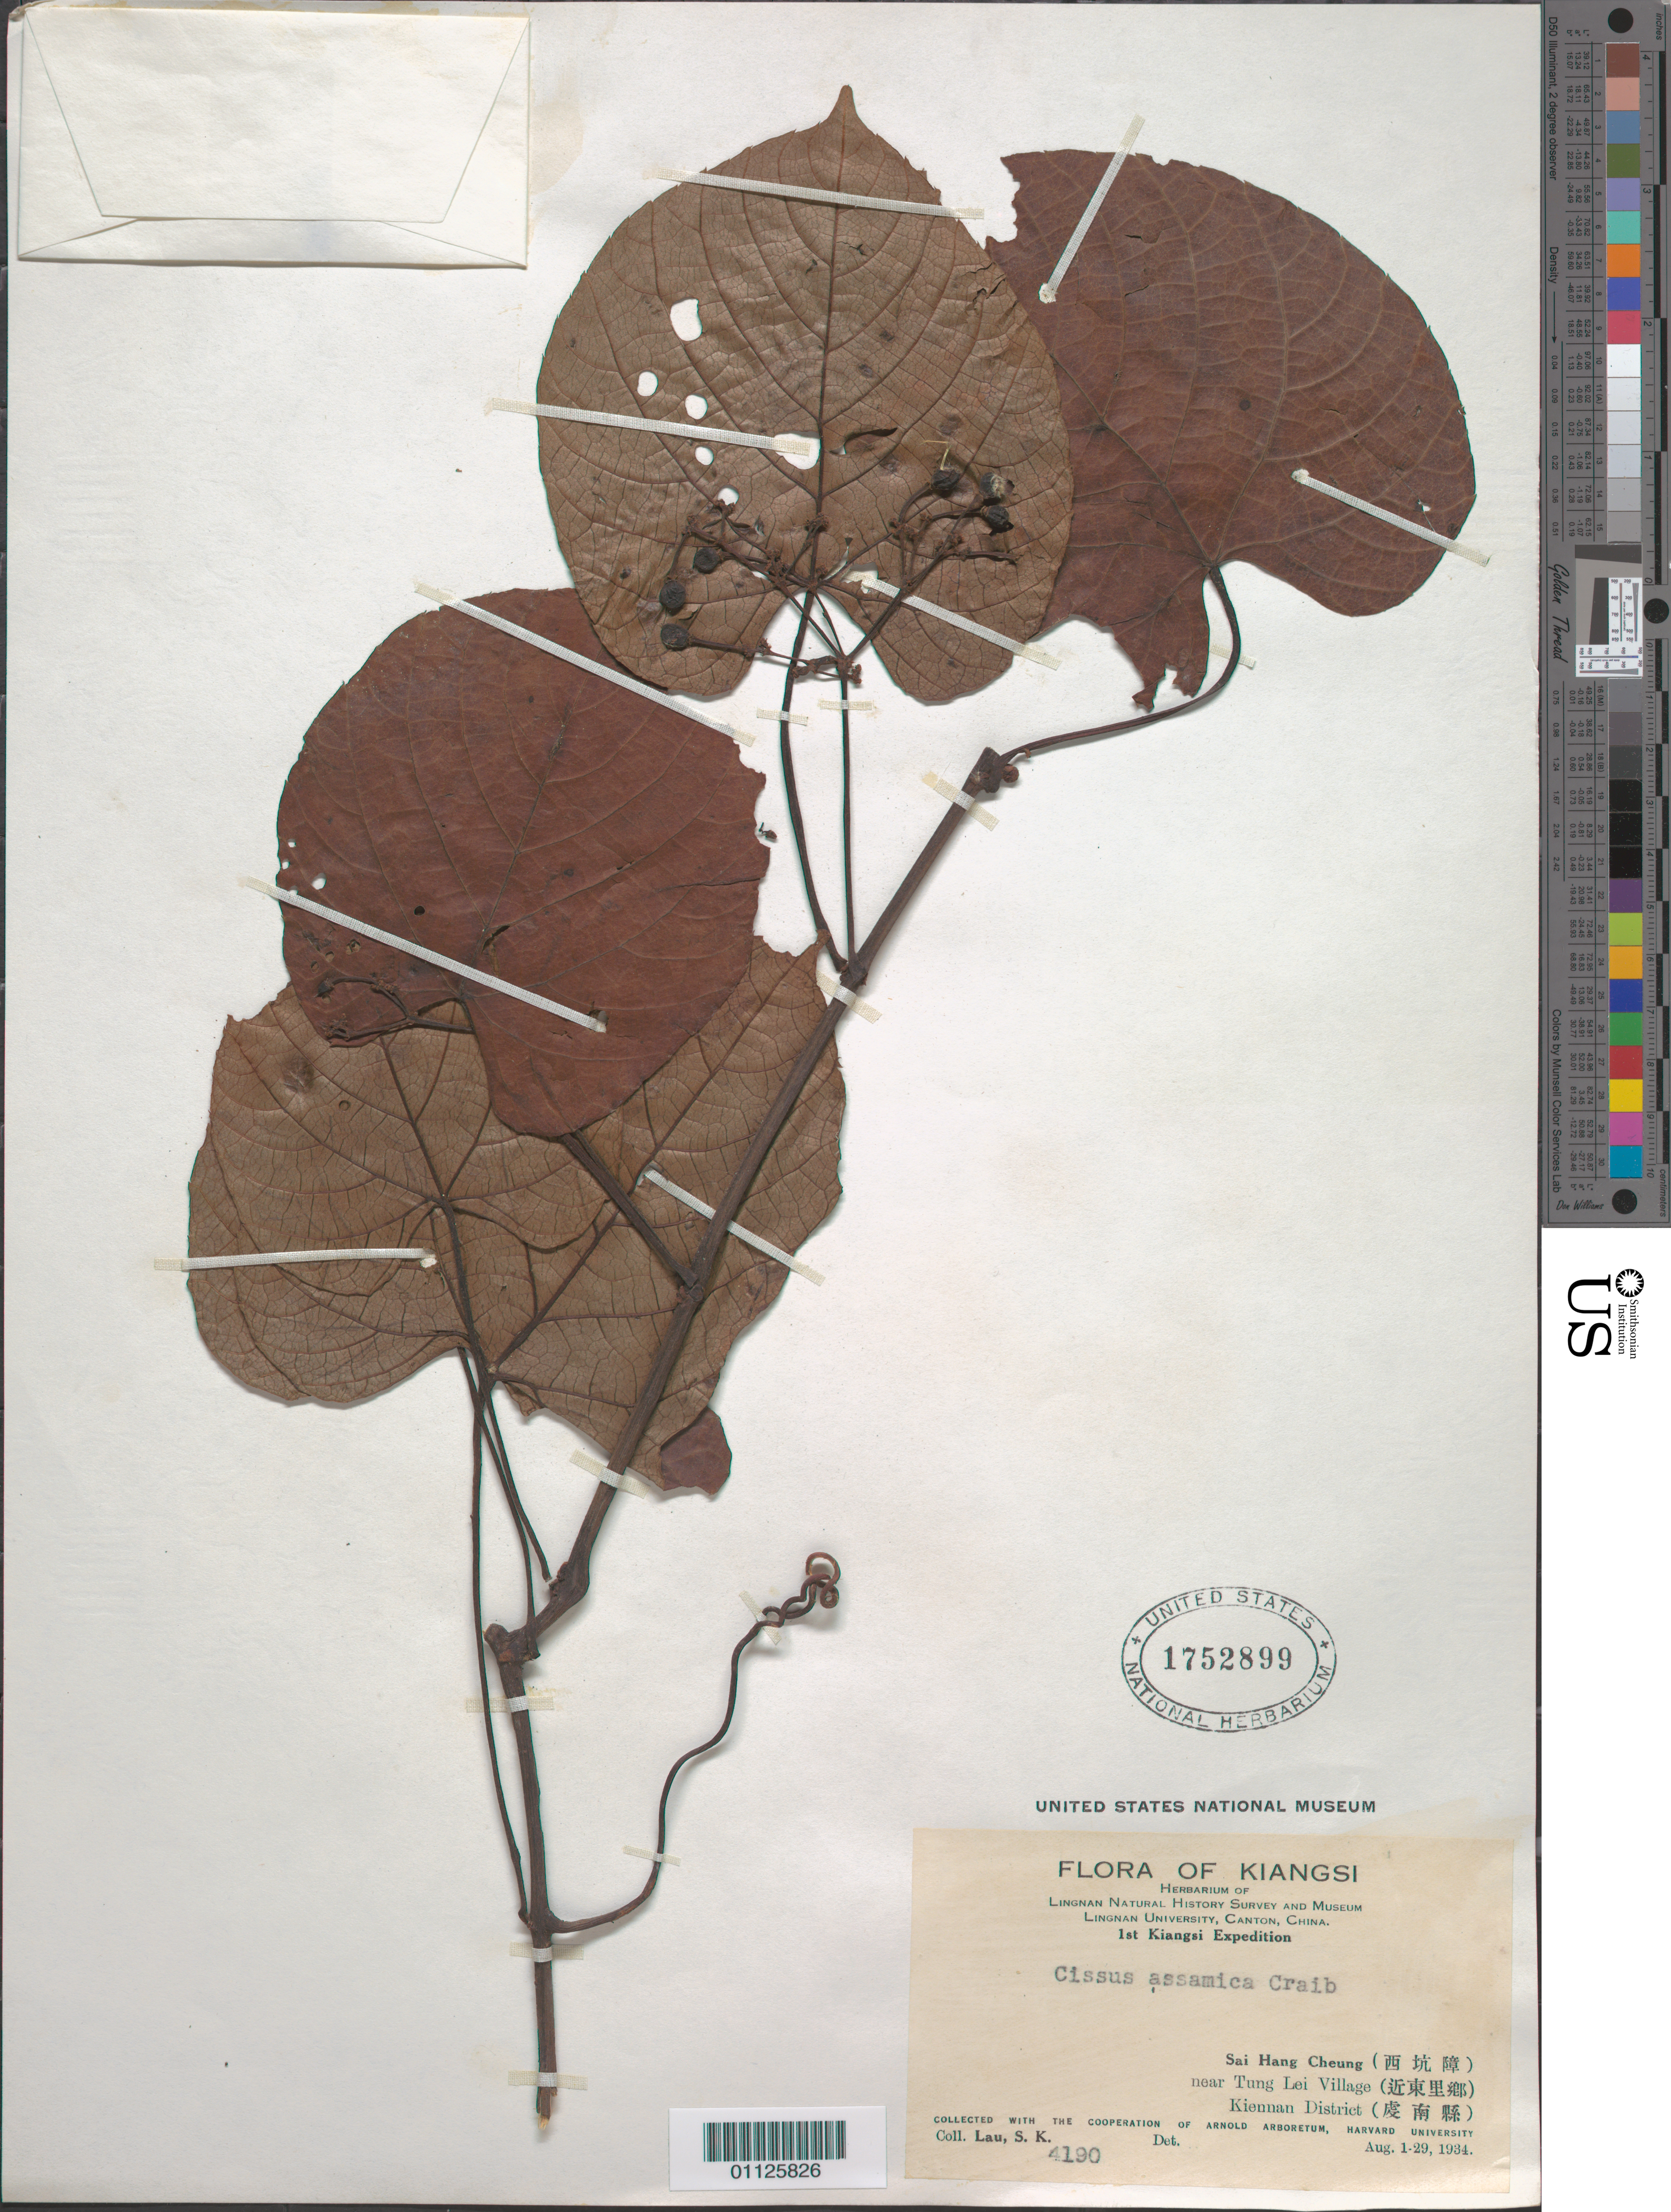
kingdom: Plantae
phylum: Tracheophyta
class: Magnoliopsida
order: Vitales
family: Vitaceae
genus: Cissus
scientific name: Cissus assamica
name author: (M.A. Lawson) Craib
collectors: S. K. Lau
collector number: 4190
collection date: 1934-08-01/1934-08-29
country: China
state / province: Jiangxi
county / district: Kiennan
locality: Sai Hang Cheung, near Tung Lei Village.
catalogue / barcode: US 1752899